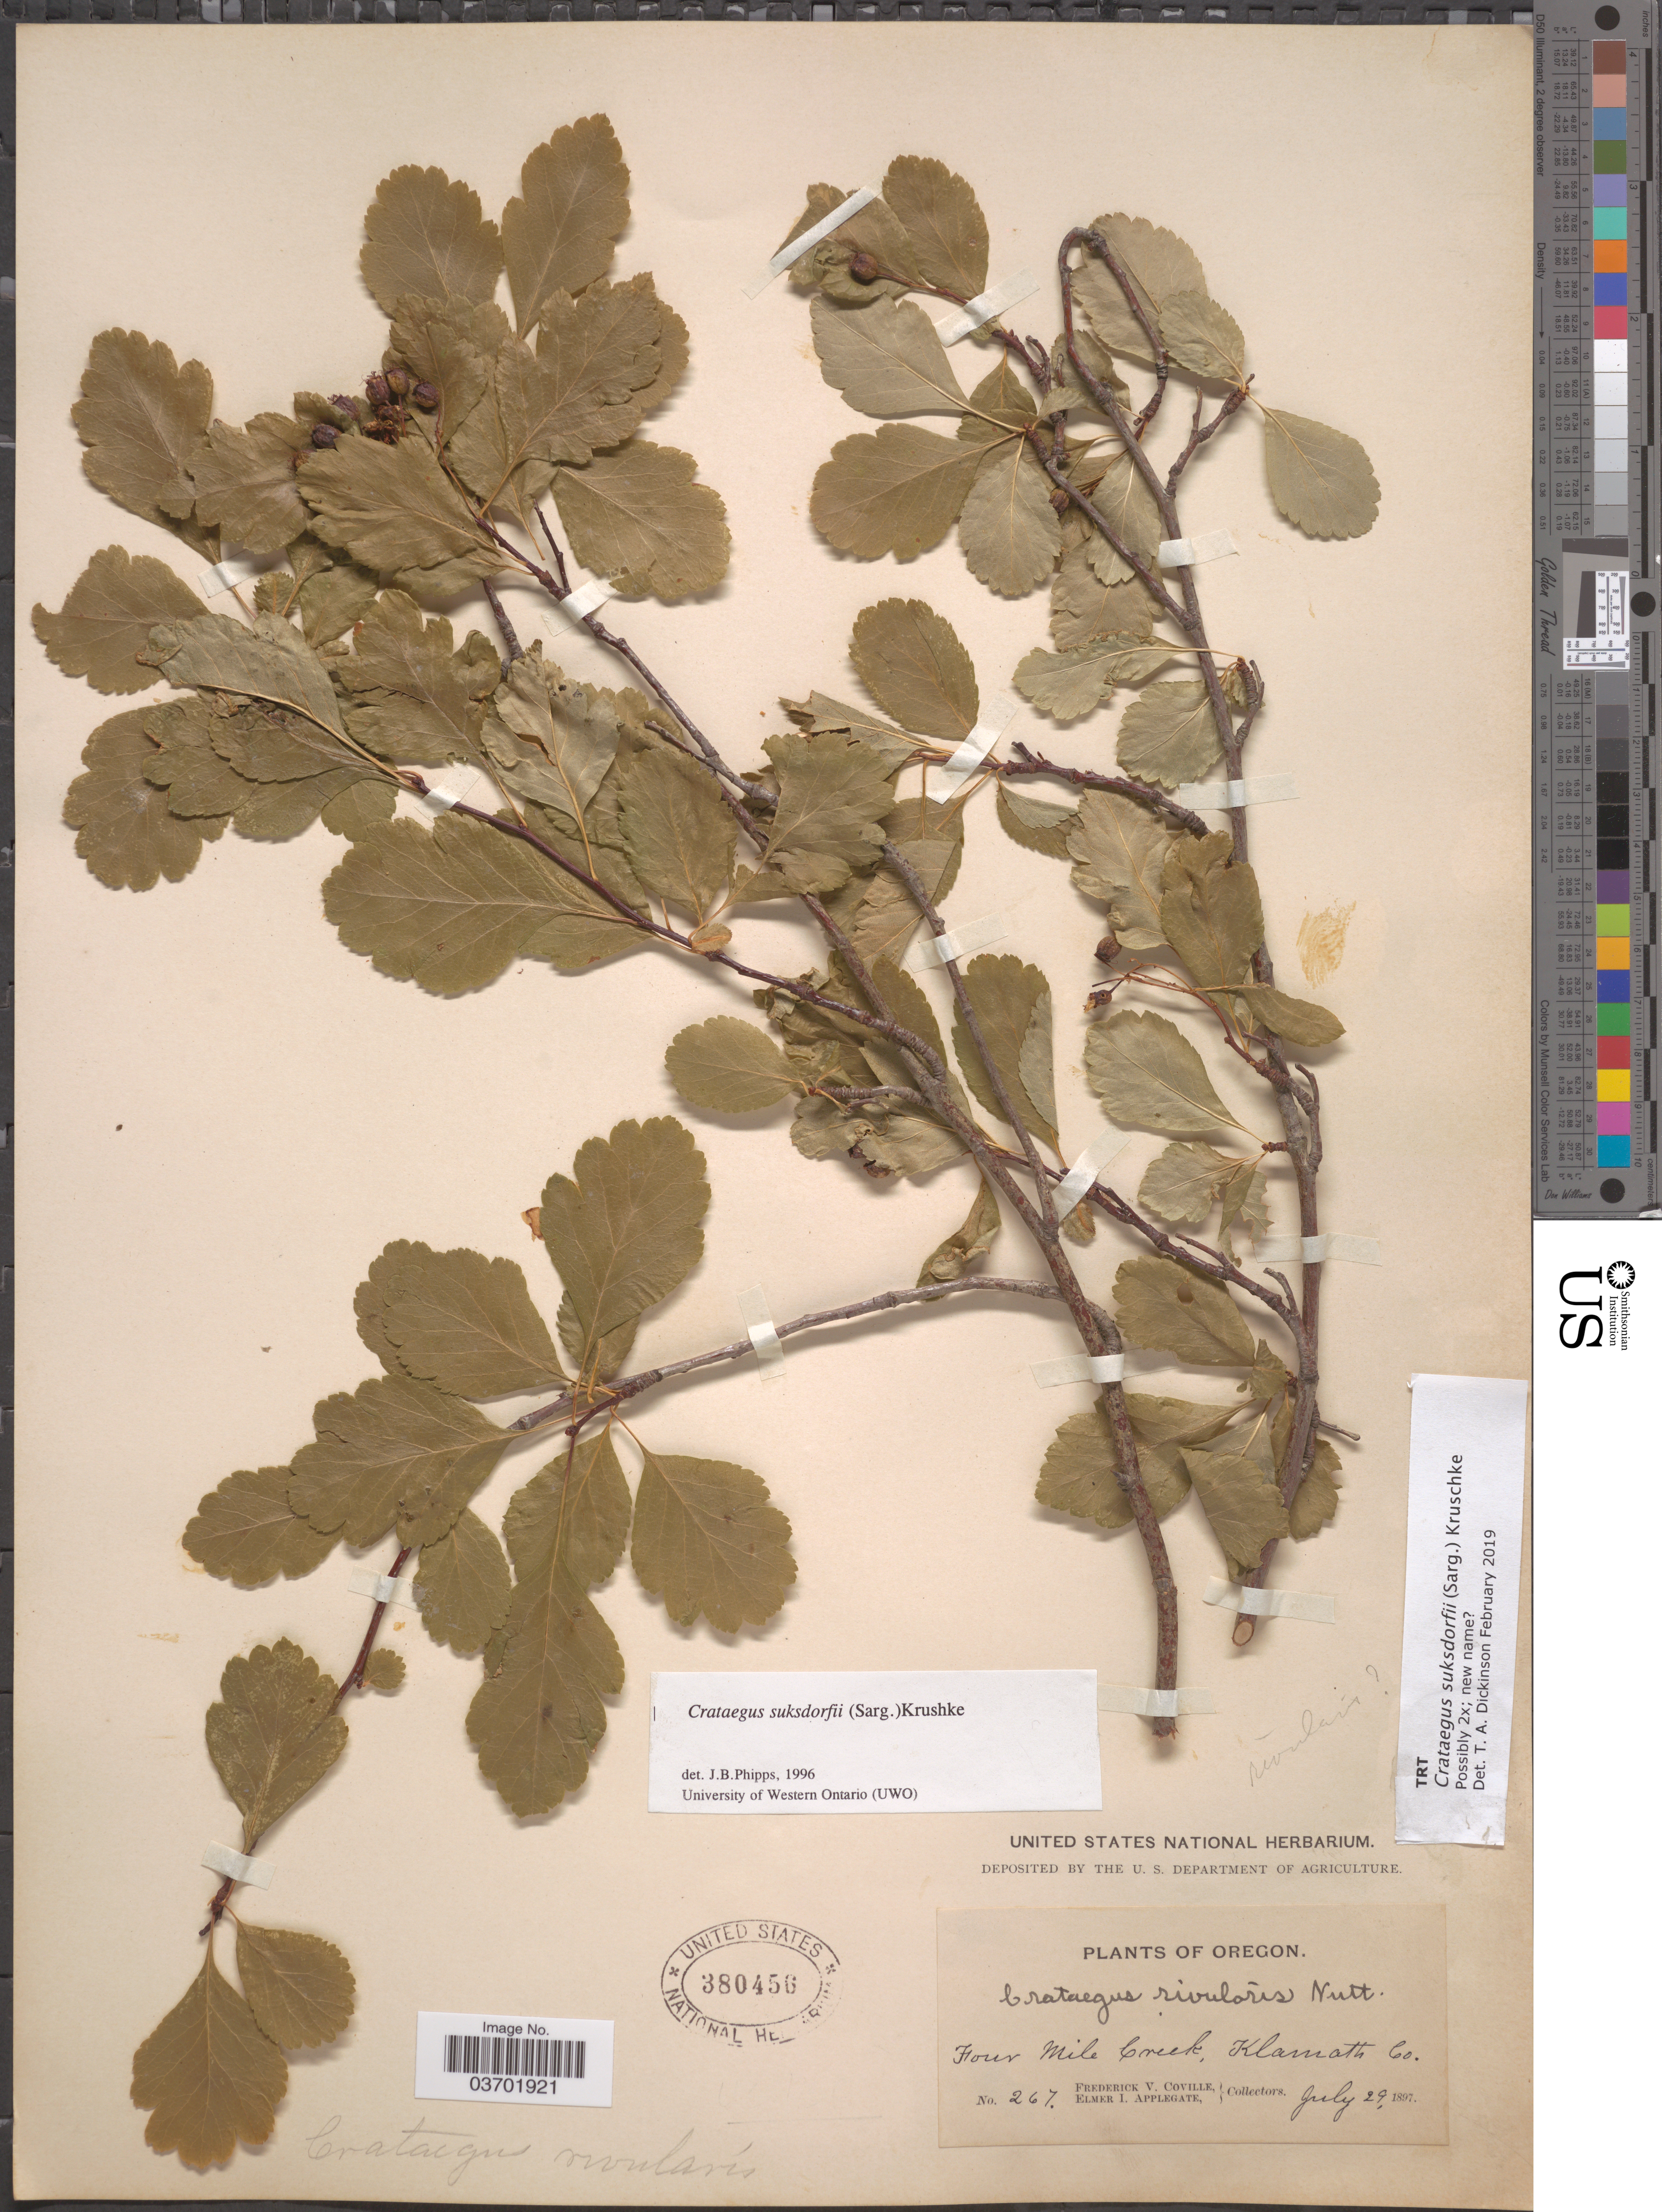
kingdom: Plantae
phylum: Tracheophyta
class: Magnoliopsida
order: Rosales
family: Rosaceae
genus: Crataegus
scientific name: Crataegus suksdorfii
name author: (Sarg.) Kruschke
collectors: F. V. Coville & E. I. Applegate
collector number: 267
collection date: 1897-07-29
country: United States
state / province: Oregon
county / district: Klamath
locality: Four Mile Creek, Klamath Co.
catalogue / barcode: US 380456